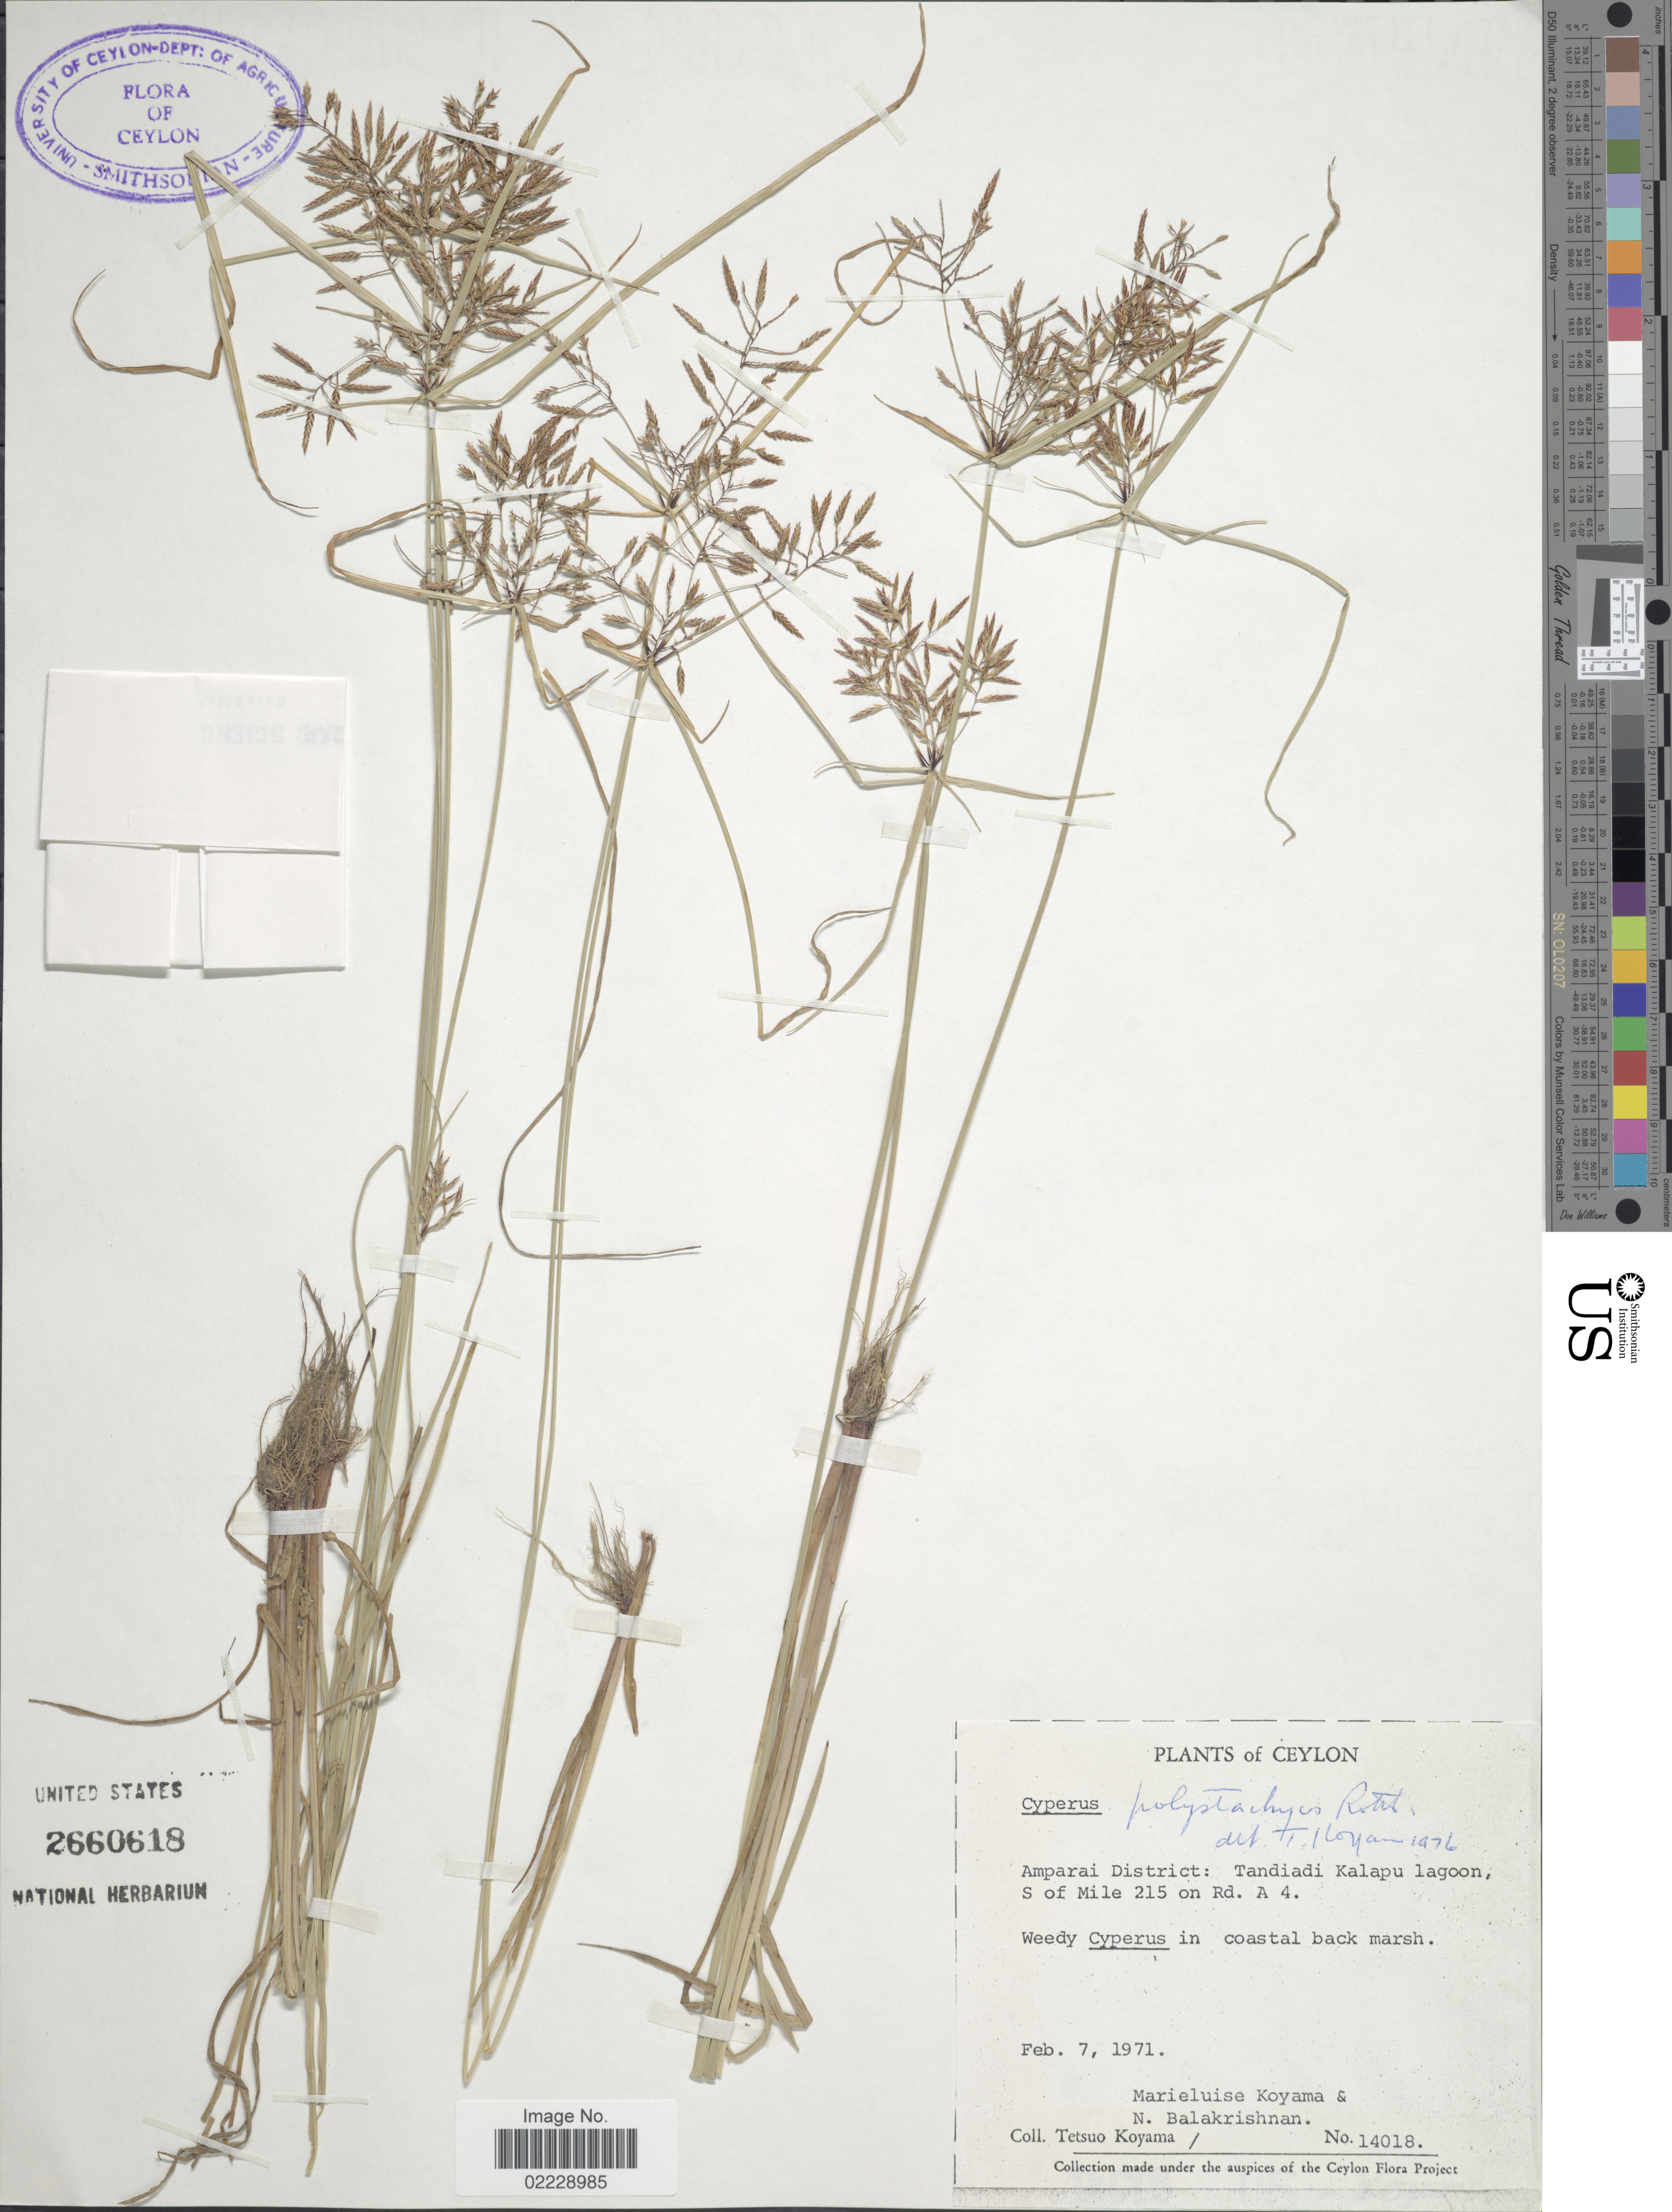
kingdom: Plantae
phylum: Tracheophyta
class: Liliopsida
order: Poales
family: Cyperaceae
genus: Cyperus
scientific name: Cyperus polystachyos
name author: Rottb.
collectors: T. Koyama, M. Koyama & N. Balakrishnan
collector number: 14018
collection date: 1971-02-07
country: Sri Lanka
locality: Ceylon. Amparai District: Tandiadi Kalapu lagoon, S of Mile 215 on Rd. A 4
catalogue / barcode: US 2660618